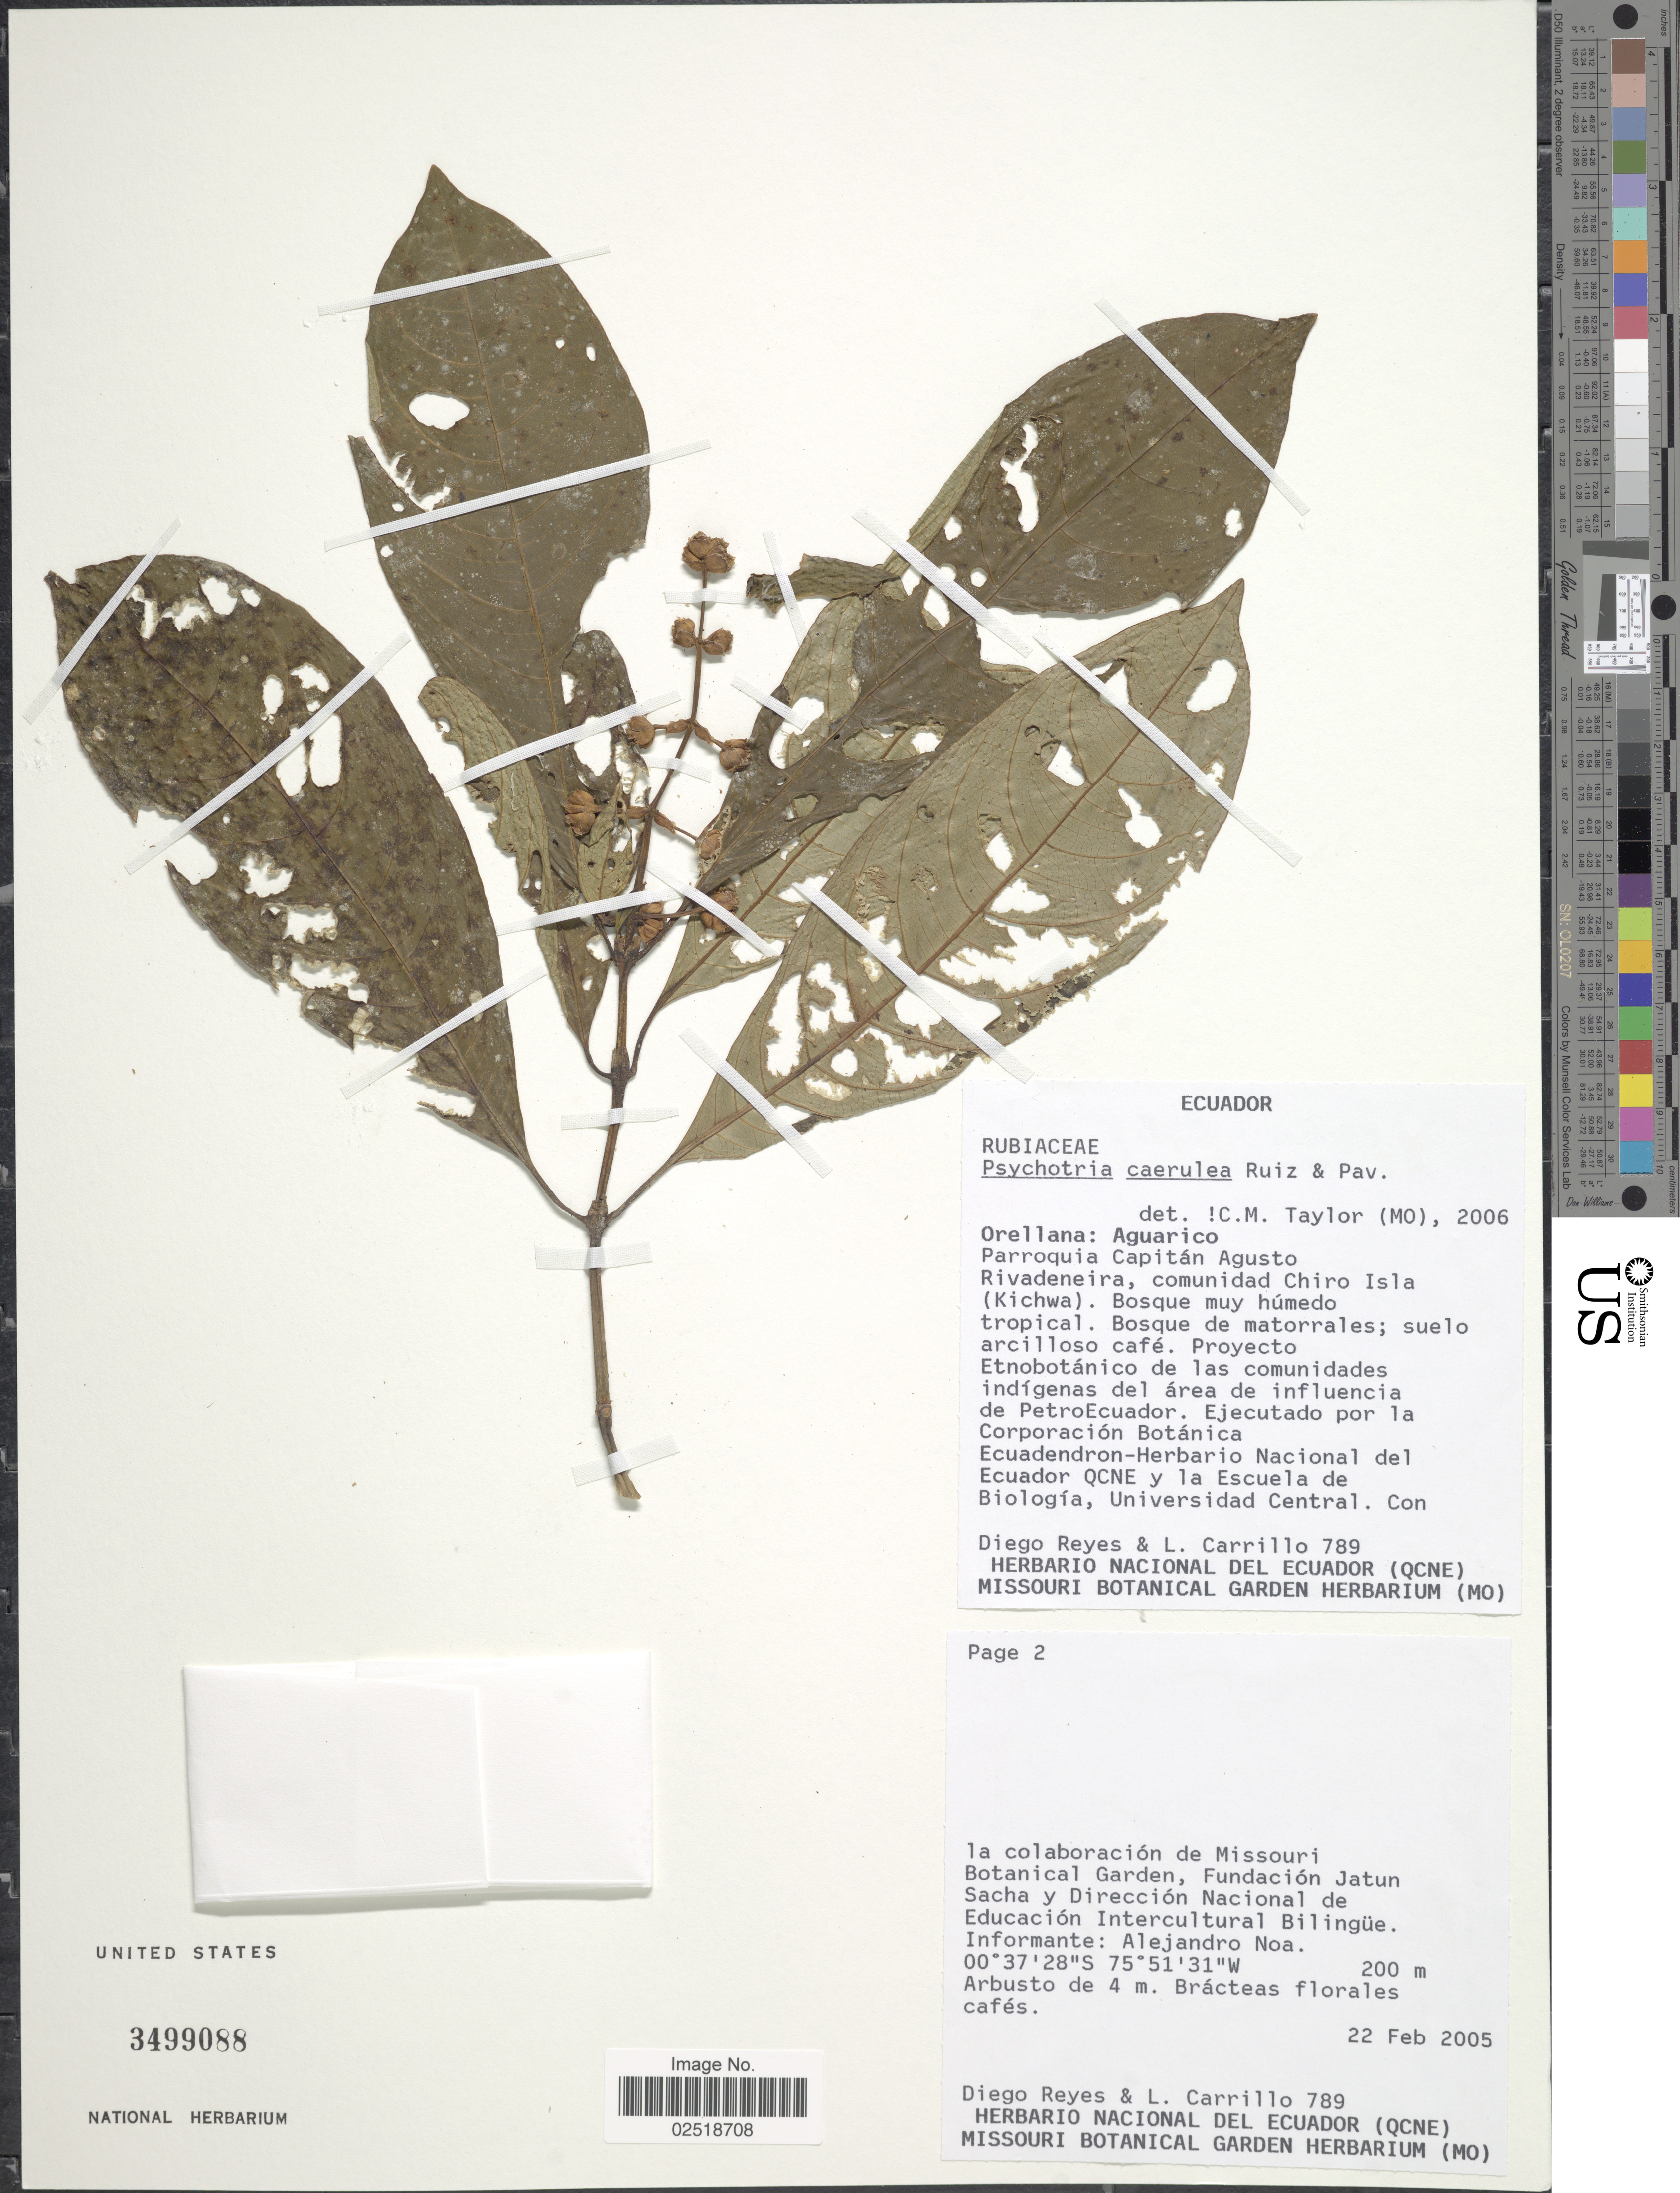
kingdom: Plantae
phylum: Tracheophyta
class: Magnoliopsida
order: Gentianales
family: Rubiaceae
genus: Psychotria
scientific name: Psychotria caerulea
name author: Ruiz & Pav.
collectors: D. Reyes & L. Carrillo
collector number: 789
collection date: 2005-02-22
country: Ecuador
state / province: Orellana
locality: Aguarico, Parroquia Capitán Agusto Rivadeneira, comunidad Chiro Isla (Kichwa).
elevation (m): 200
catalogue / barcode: US 3499088